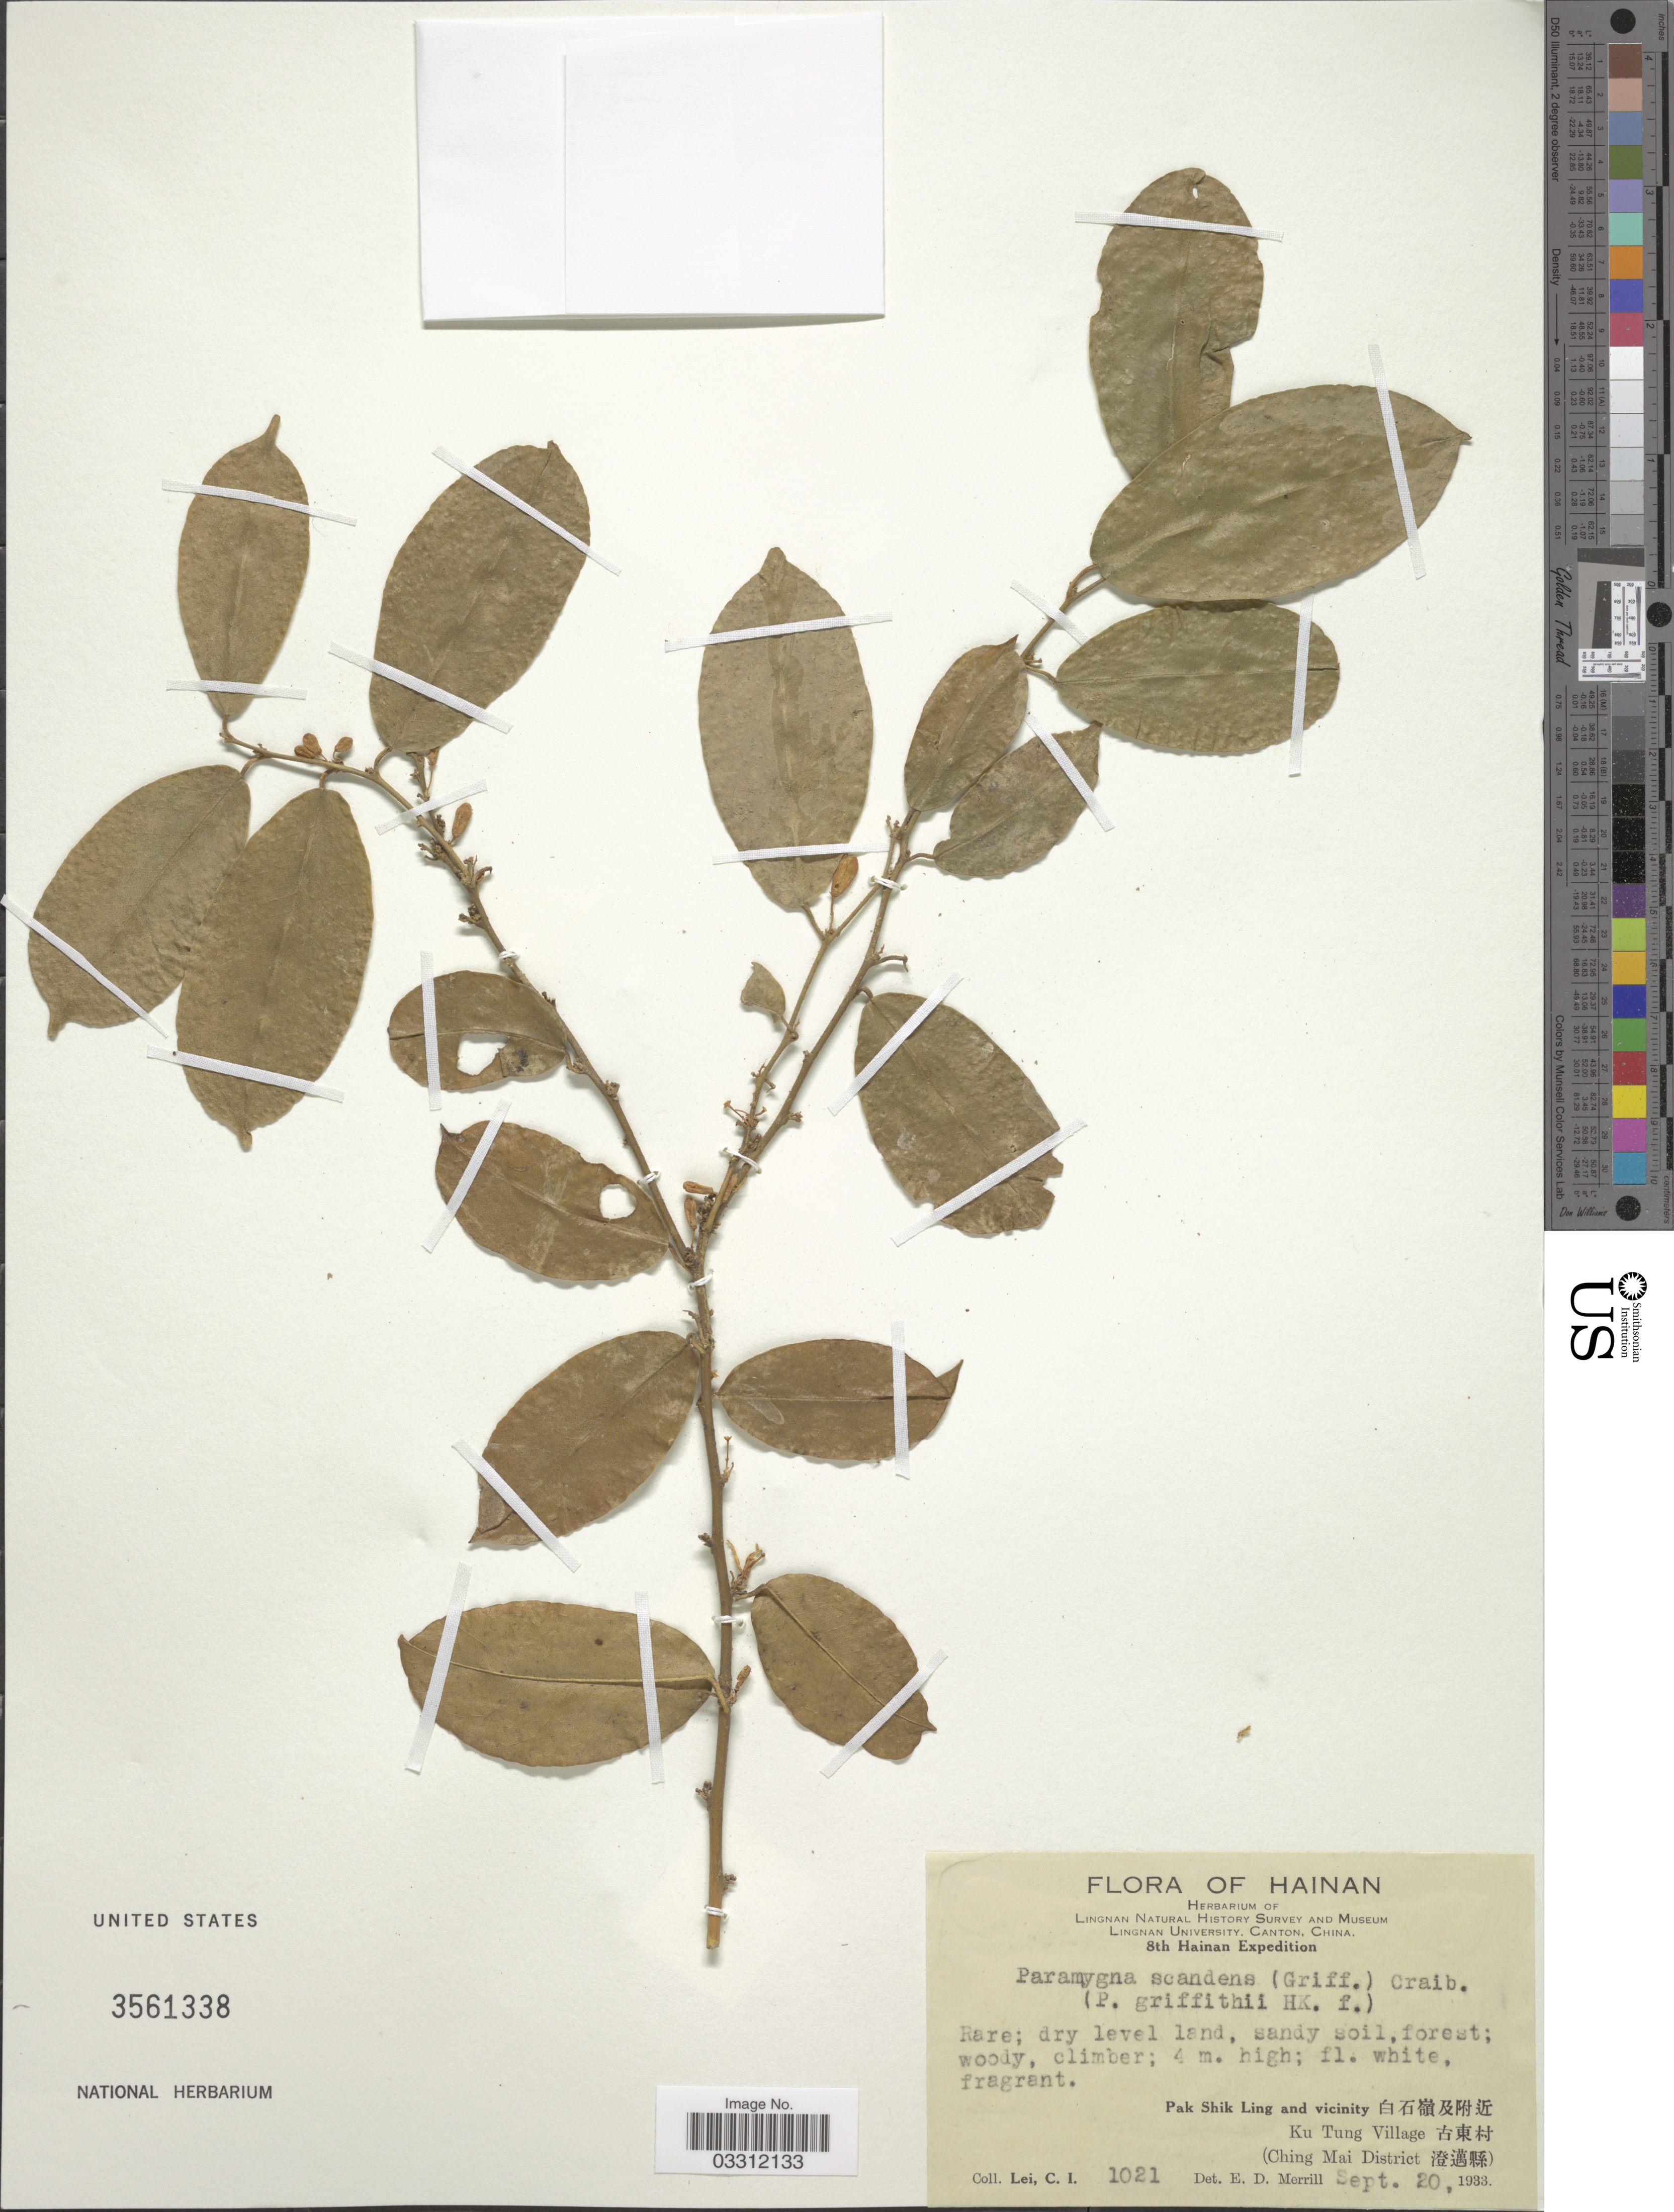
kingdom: Plantae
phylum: Tracheophyta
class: Magnoliopsida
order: Sapindales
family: Rutaceae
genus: Paramignya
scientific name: Paramignya scandens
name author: Craib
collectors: C. I. Lei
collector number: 1021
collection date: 1933-09-20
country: China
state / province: Hainan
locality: Pak Shik Ling and vicinity X, Ku Tung Village X, (Ching Mai District X).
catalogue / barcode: US 3561338